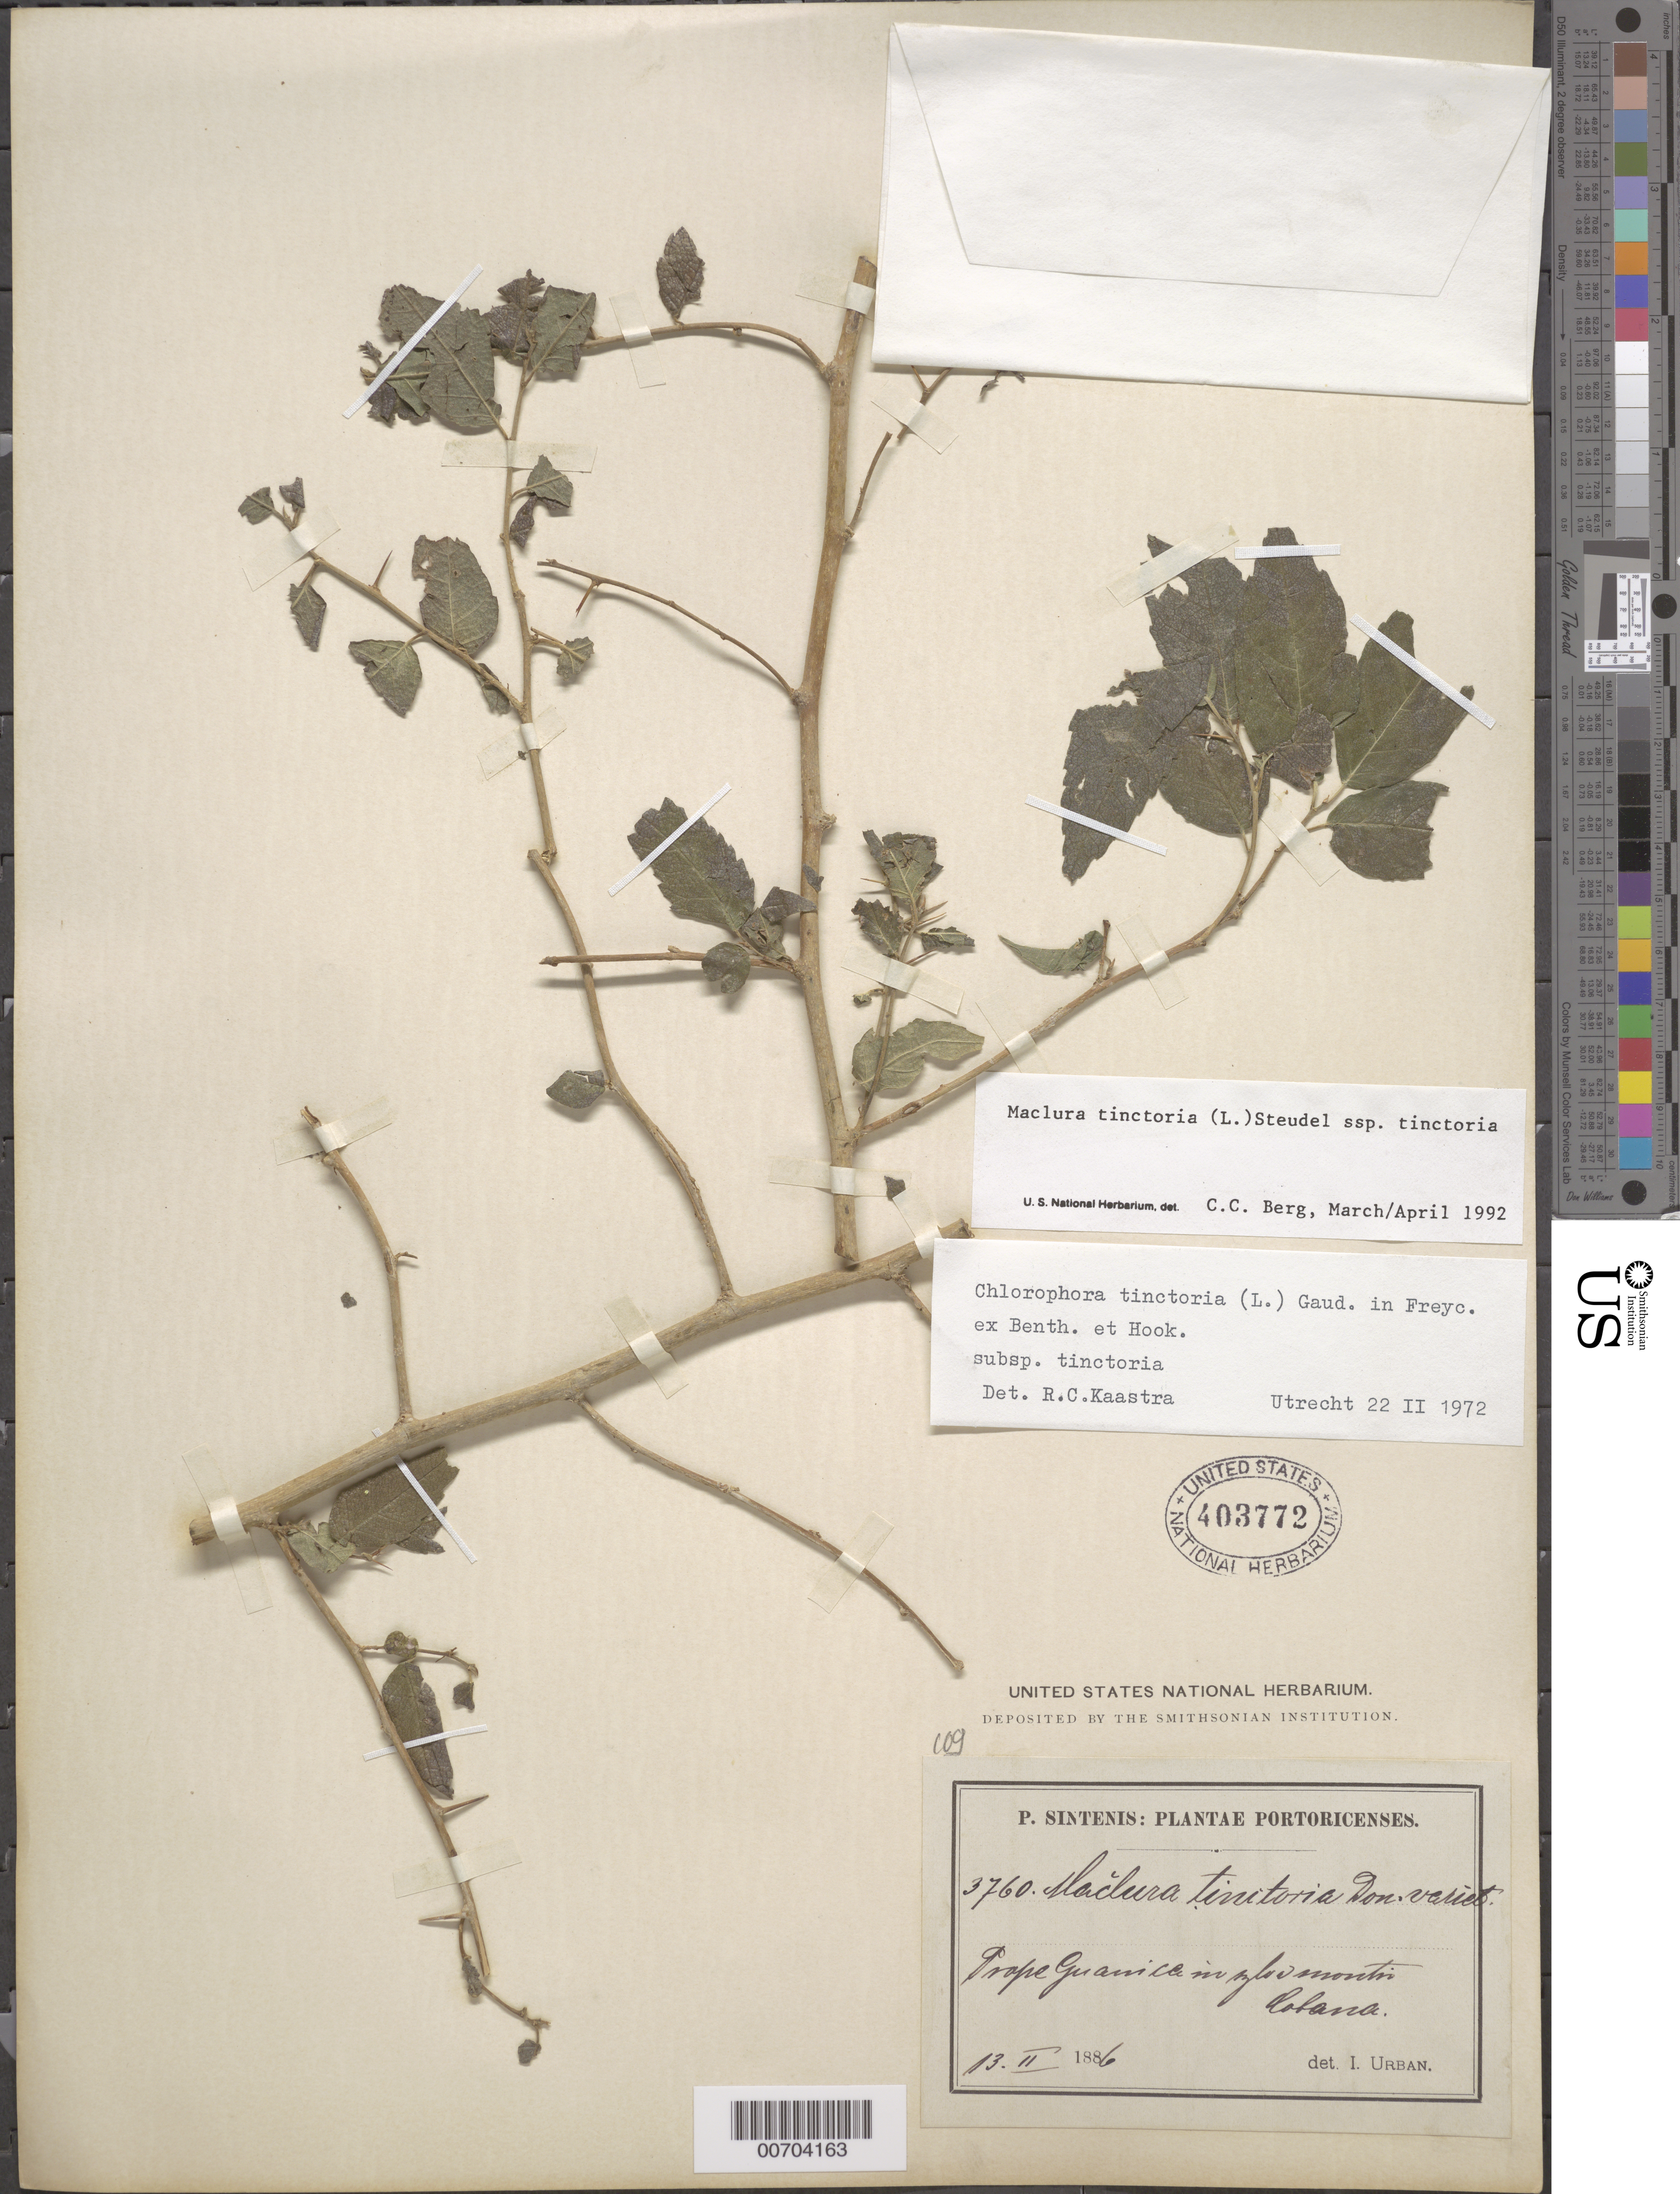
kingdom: Plantae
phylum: Tracheophyta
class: Magnoliopsida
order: Rosales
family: Moraceae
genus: Maclura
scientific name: Maclura tinctoria subsp. tinctoria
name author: (L.) D. Don ex Steud.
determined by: Berg, C. C.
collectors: P. Sintenis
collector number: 3760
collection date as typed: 13 Feb 1886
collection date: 1886-02-13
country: Puerto Rico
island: Greater Antilles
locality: Prope Guanica in sylvis montin Cabana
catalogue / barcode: US 403772